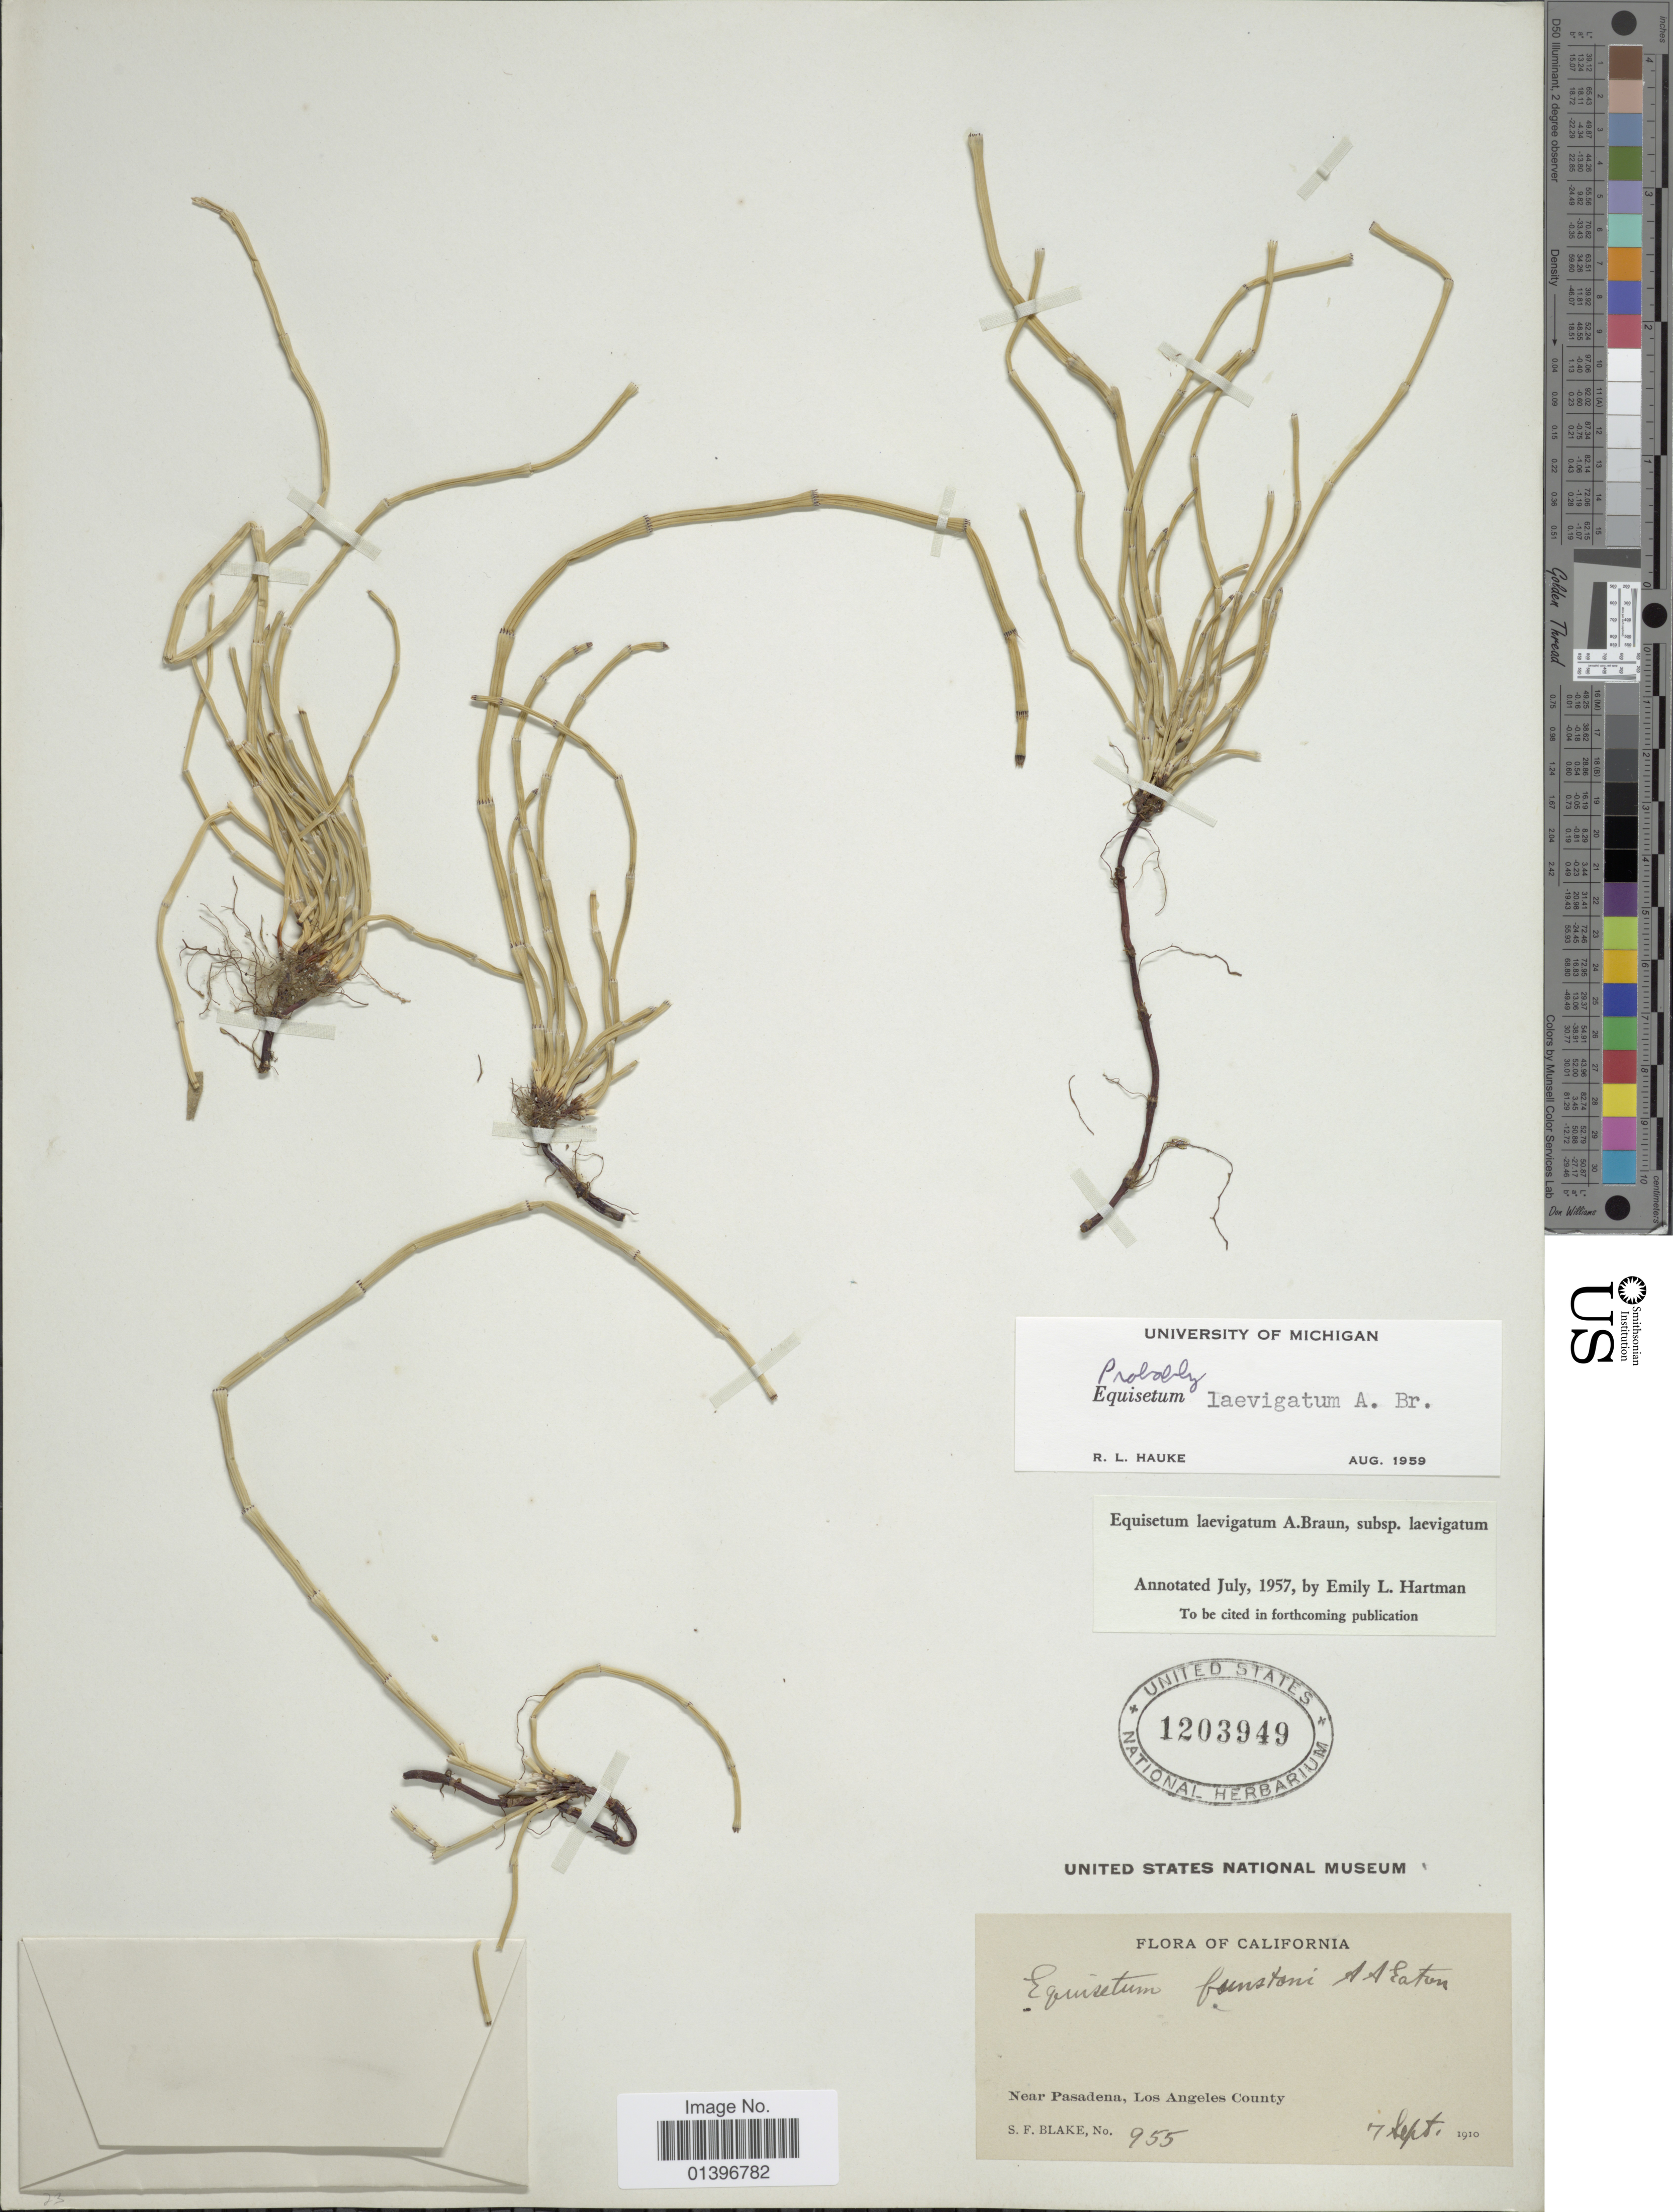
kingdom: Plantae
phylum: Tracheophyta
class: Polypodiopsida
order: Equisetales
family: Equisetaceae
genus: Equisetum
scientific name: Equisetum laevigatum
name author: A. Braun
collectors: S. Blake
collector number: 955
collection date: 1910-09-07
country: United States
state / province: California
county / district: Los Angeles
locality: Near Pasadena, Los Angeles County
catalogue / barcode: US 1203949